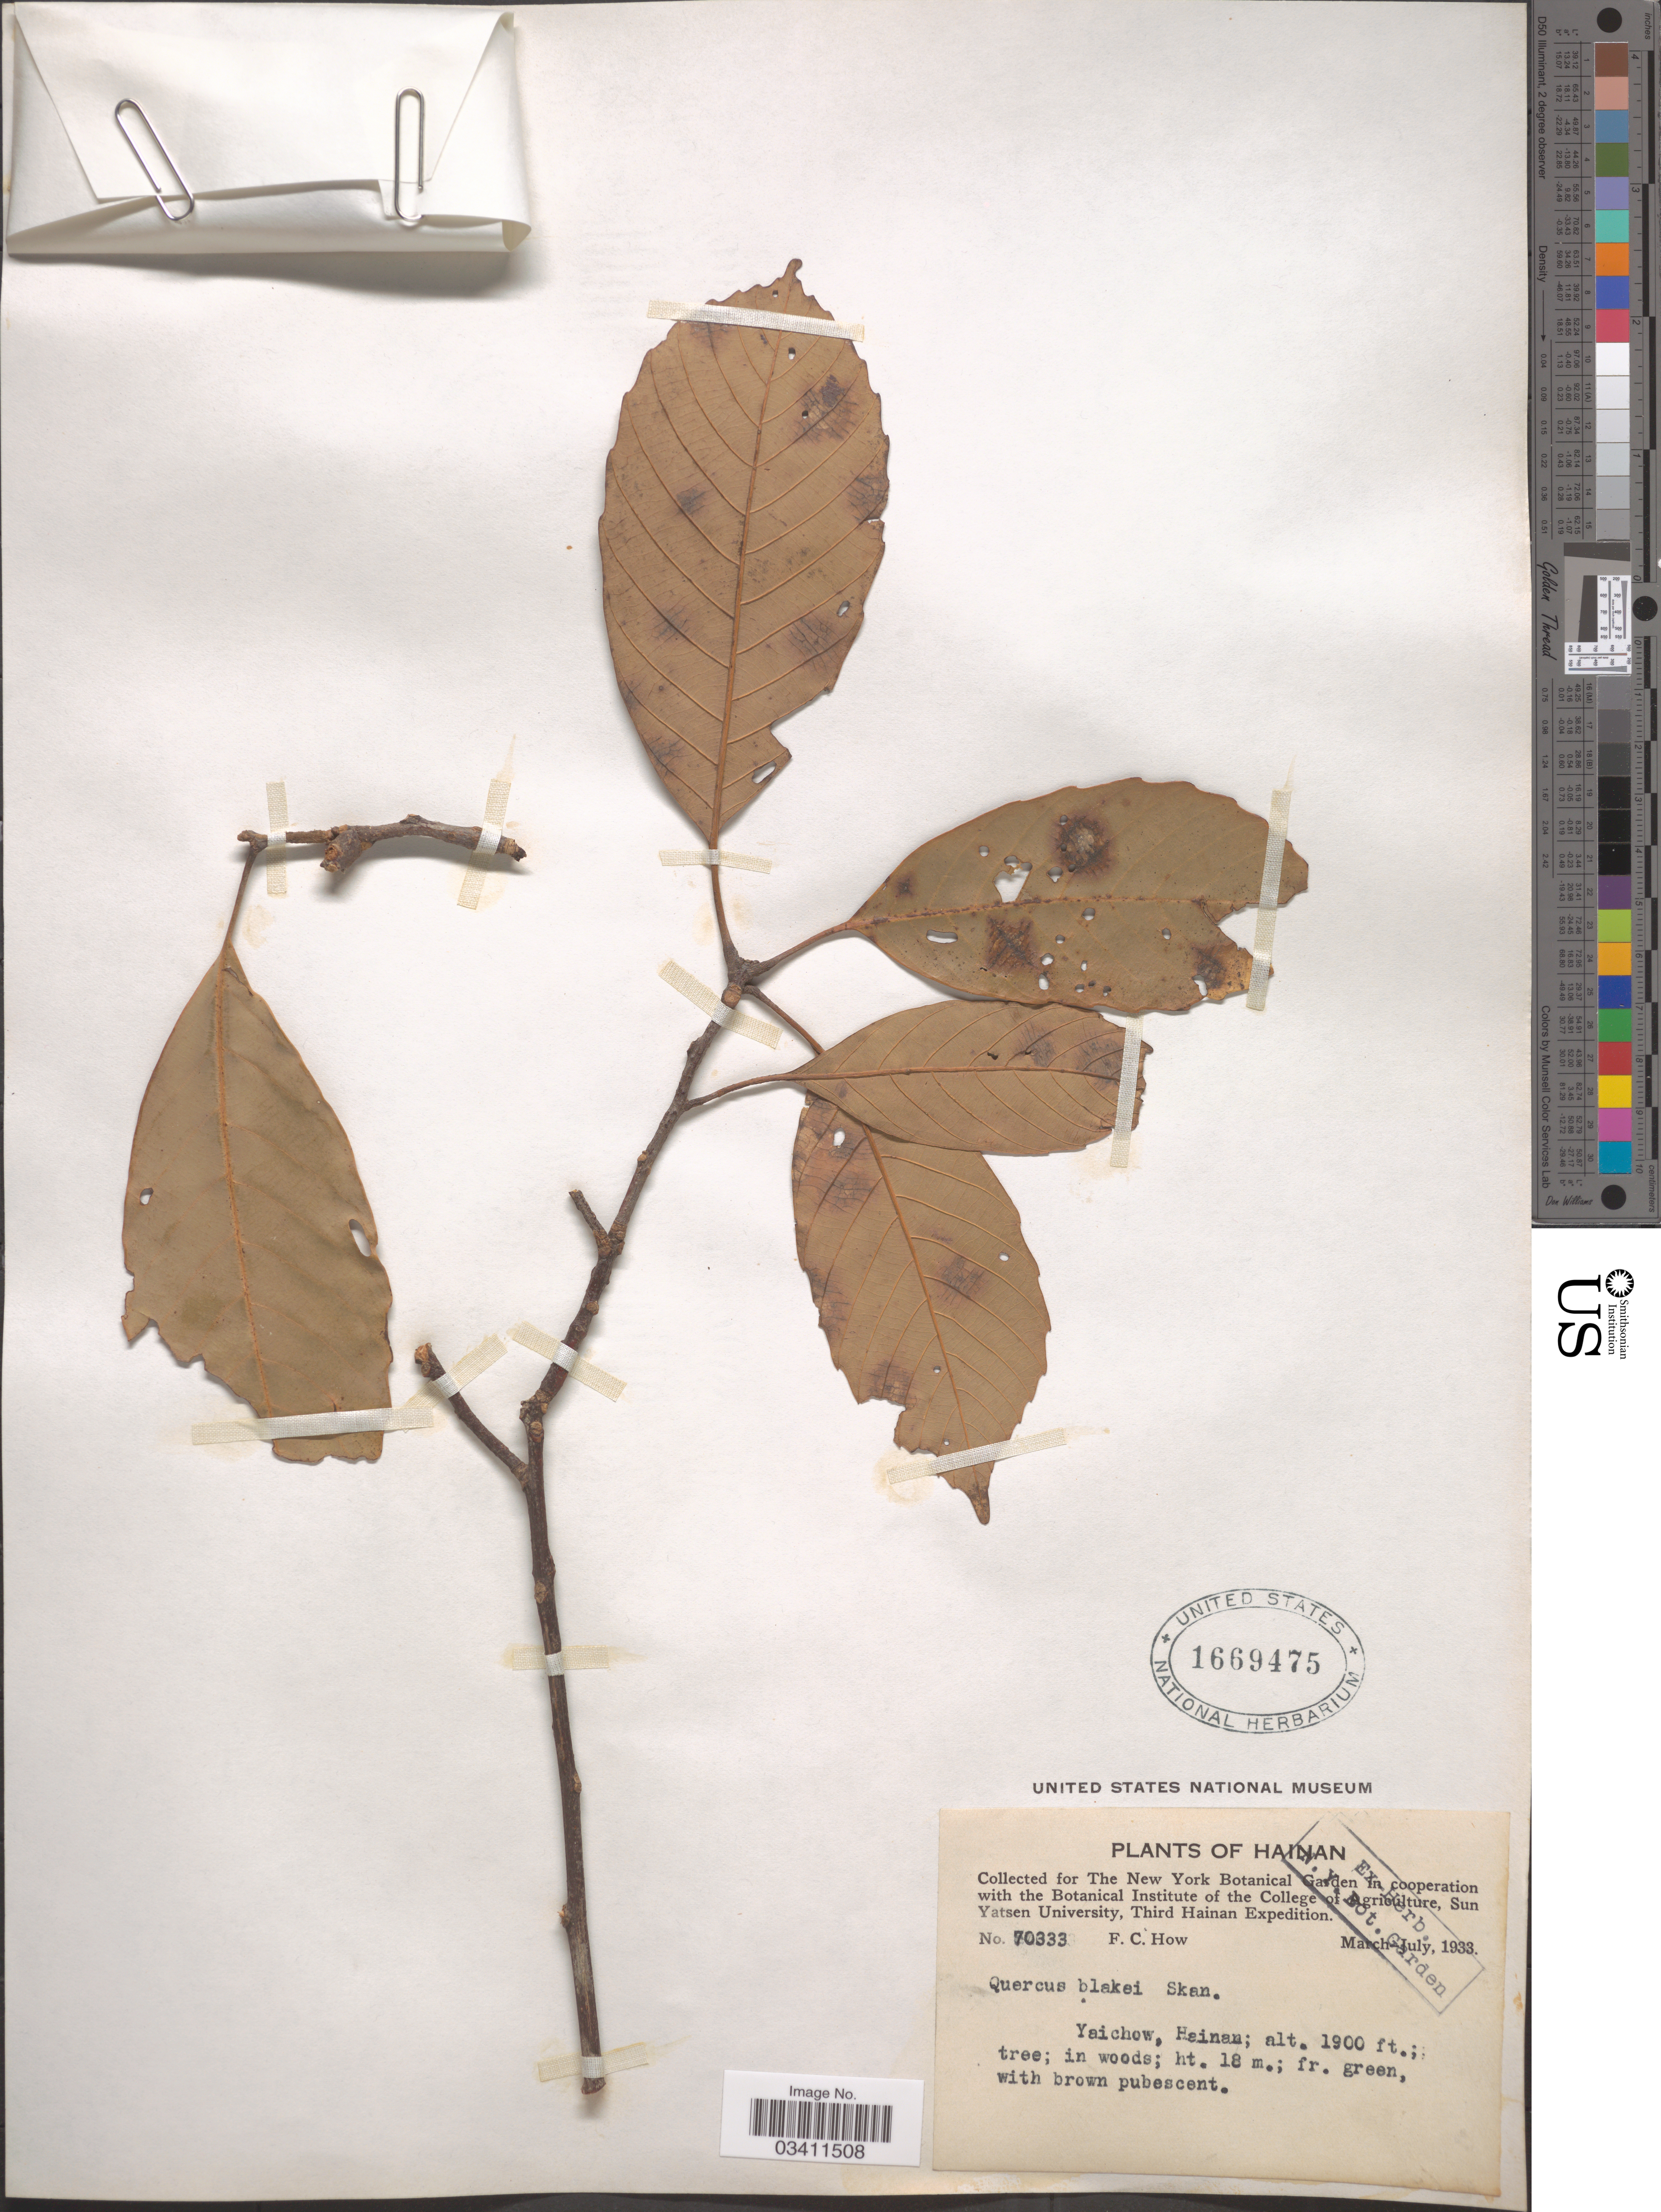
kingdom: Plantae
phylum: Tracheophyta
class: Magnoliopsida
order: Fagales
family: Fagaceae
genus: Quercus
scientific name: Quercus blakei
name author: Skan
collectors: F. C. How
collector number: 70333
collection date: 1933-03/1933-07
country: China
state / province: Hainan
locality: Yaichow, Hainan.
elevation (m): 579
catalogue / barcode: US 1669475